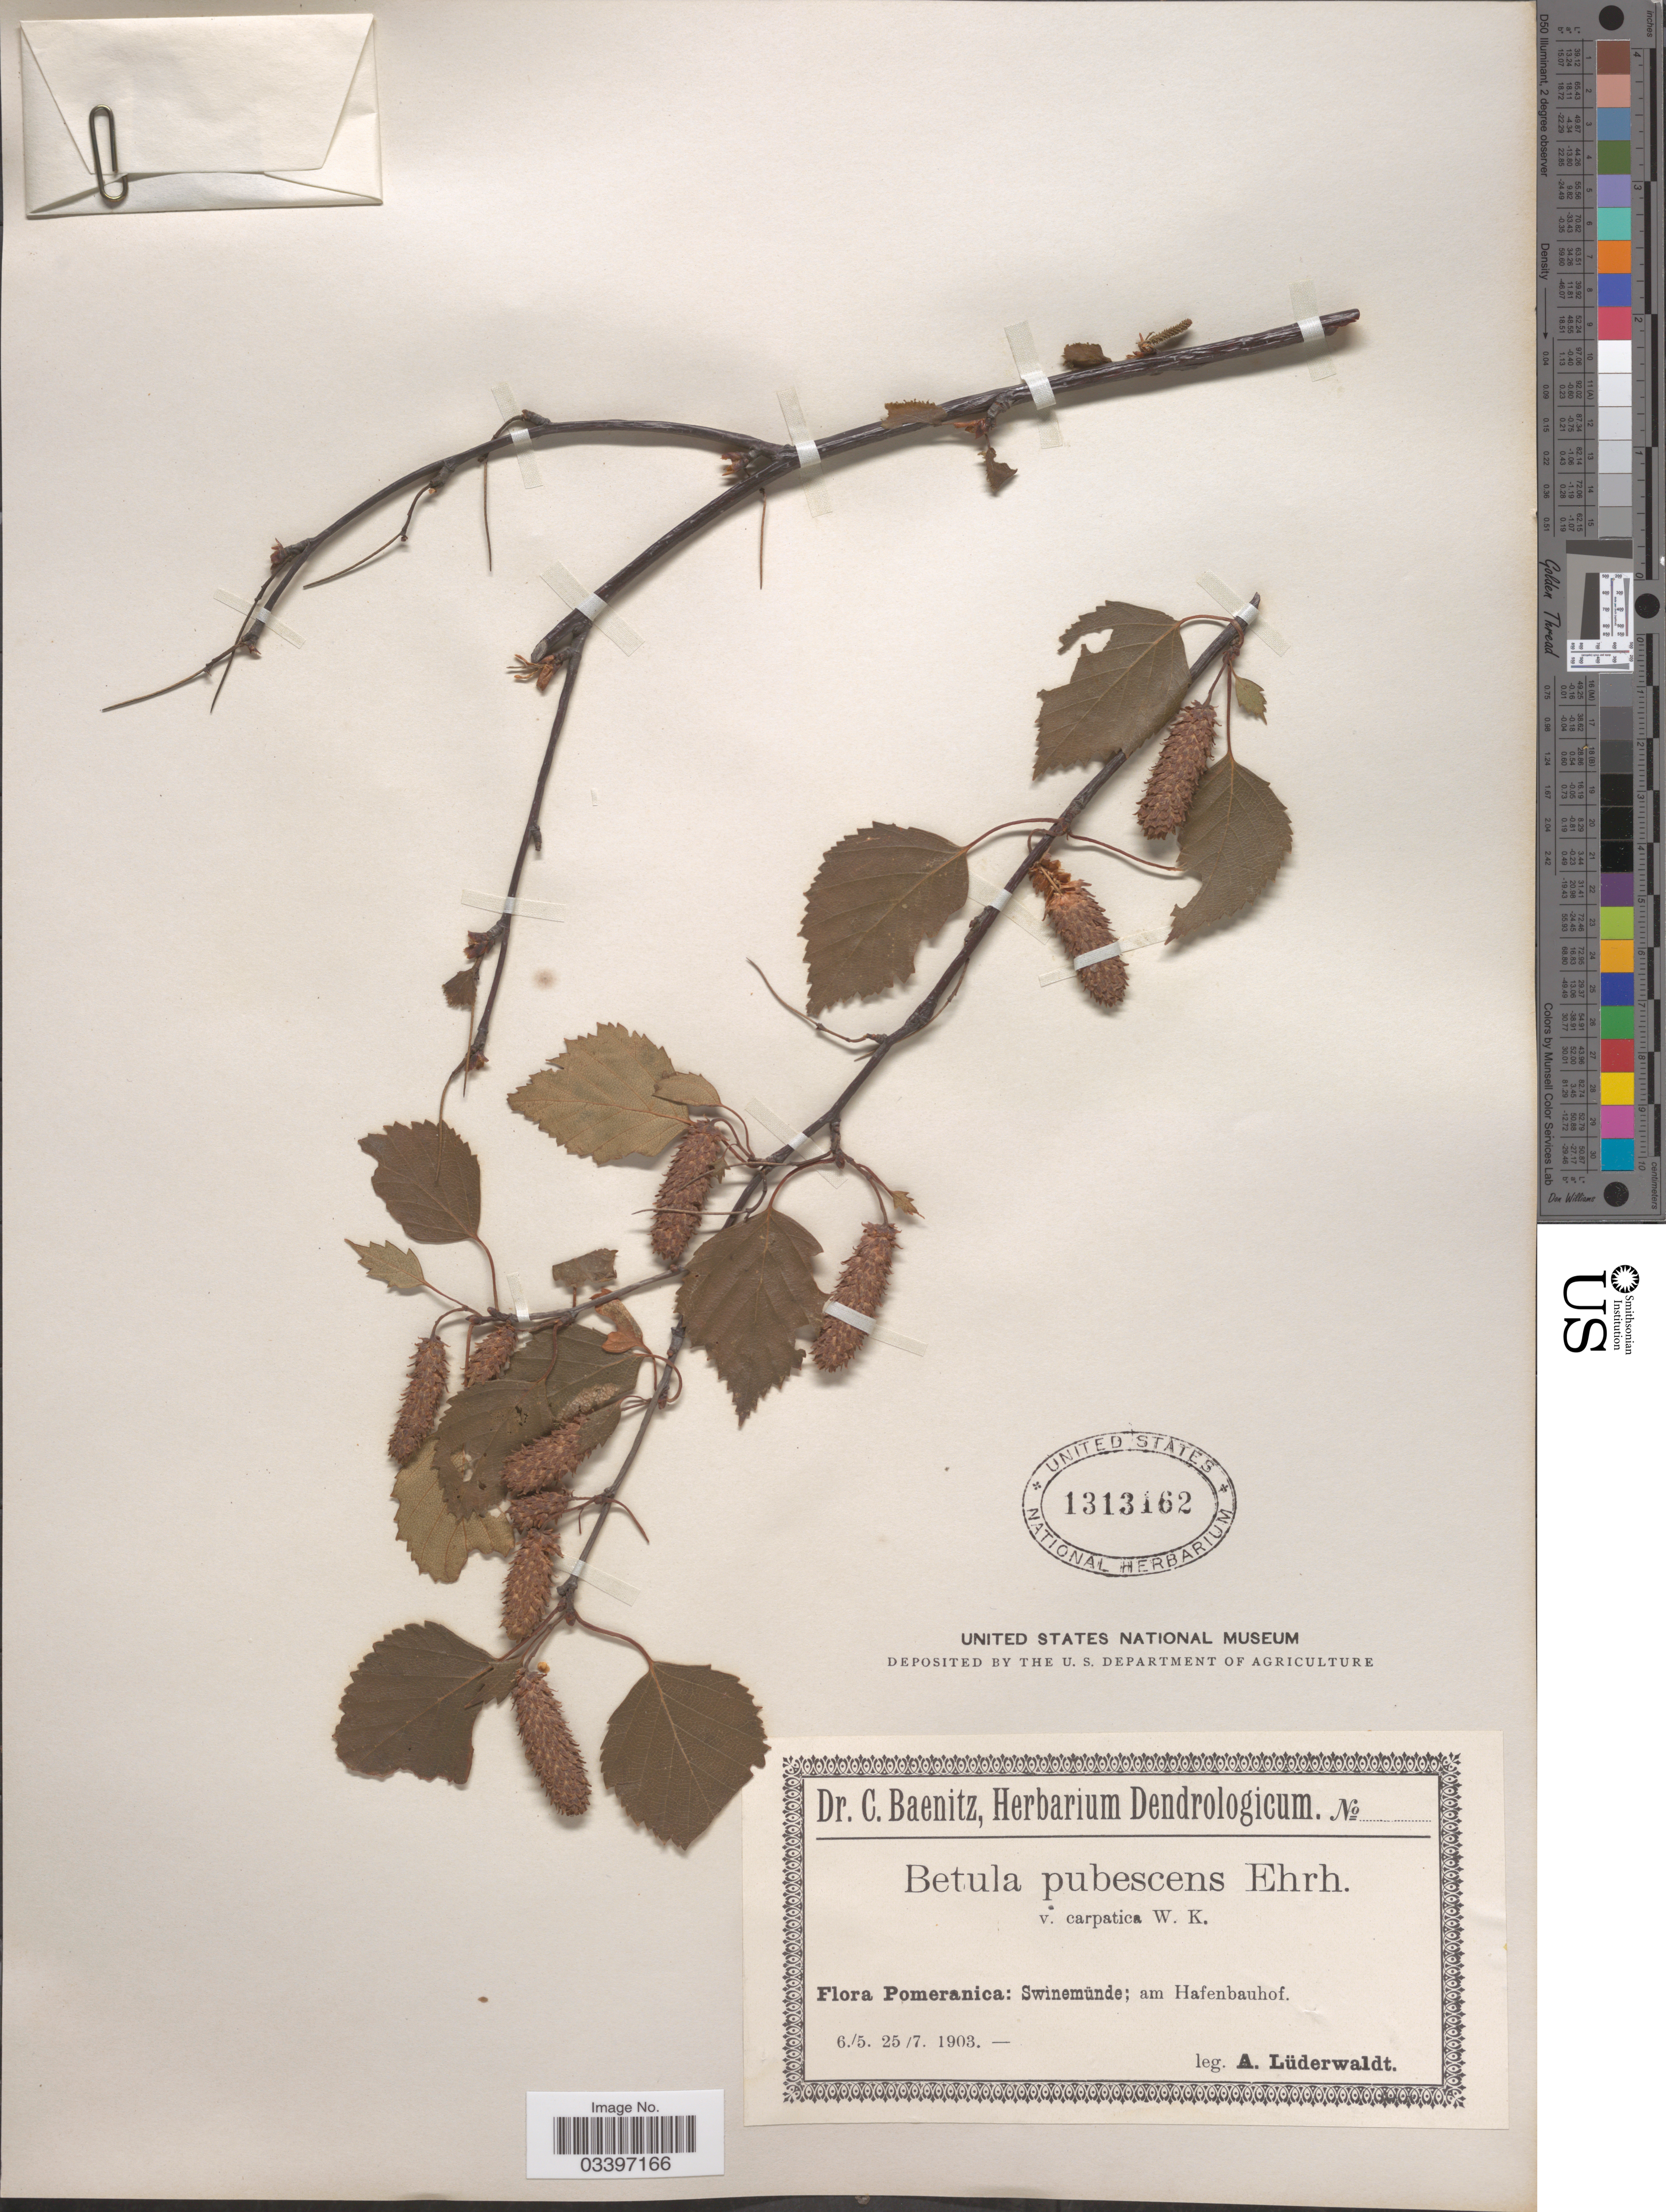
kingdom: Plantae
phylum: Tracheophyta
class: Magnoliopsida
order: Fagales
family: Betulaceae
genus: Betula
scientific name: Betula pubescens var. friesii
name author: (Larsson ex Hartm.) Nyman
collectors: A. Lüderwaldt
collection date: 1903-05-06/1903-07-25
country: Poland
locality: Pomeranica: Swinemünde; am Hafenbauhof.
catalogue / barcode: US 1313162